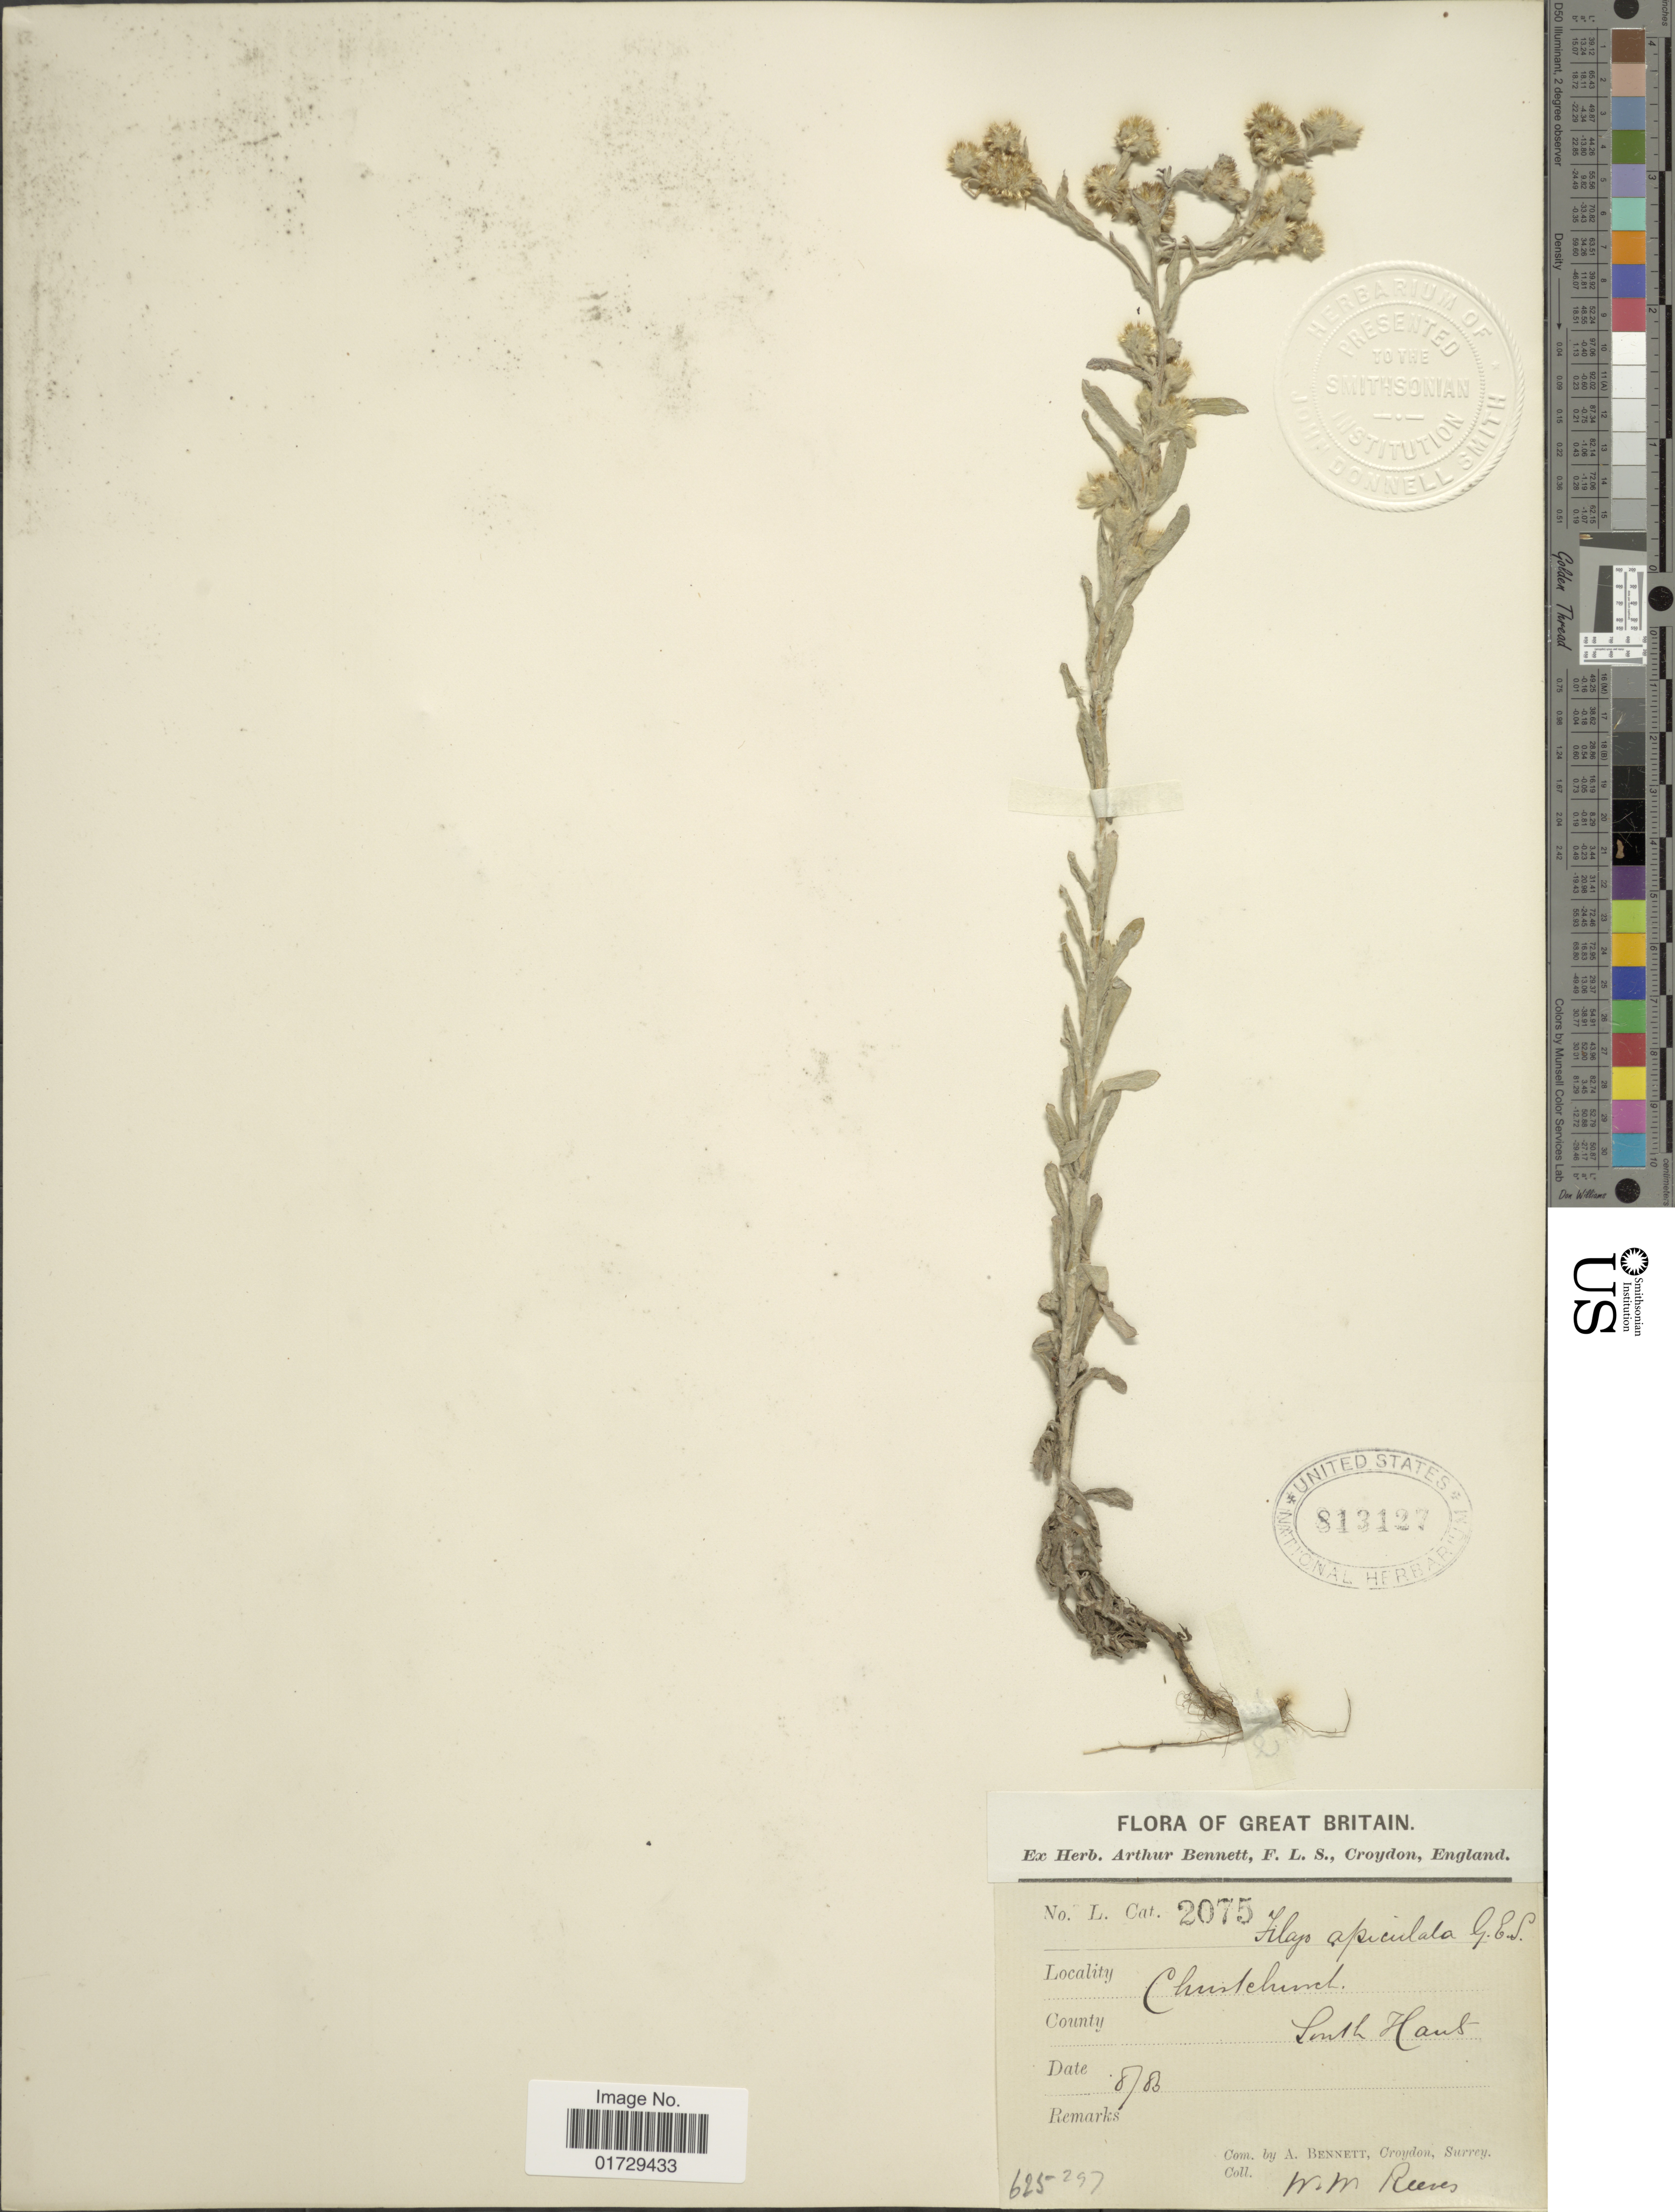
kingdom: Plantae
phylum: Tracheophyta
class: Magnoliopsida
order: Asterales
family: Asteraceae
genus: Filago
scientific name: Filago apiculata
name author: G.E. Sm. ex Bab.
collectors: W. Reeves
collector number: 2075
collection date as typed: Transcribed d/m/y: /8/83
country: United Kingdom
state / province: England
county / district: Dorset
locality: Chustechunch, County South Haus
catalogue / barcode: US 813127